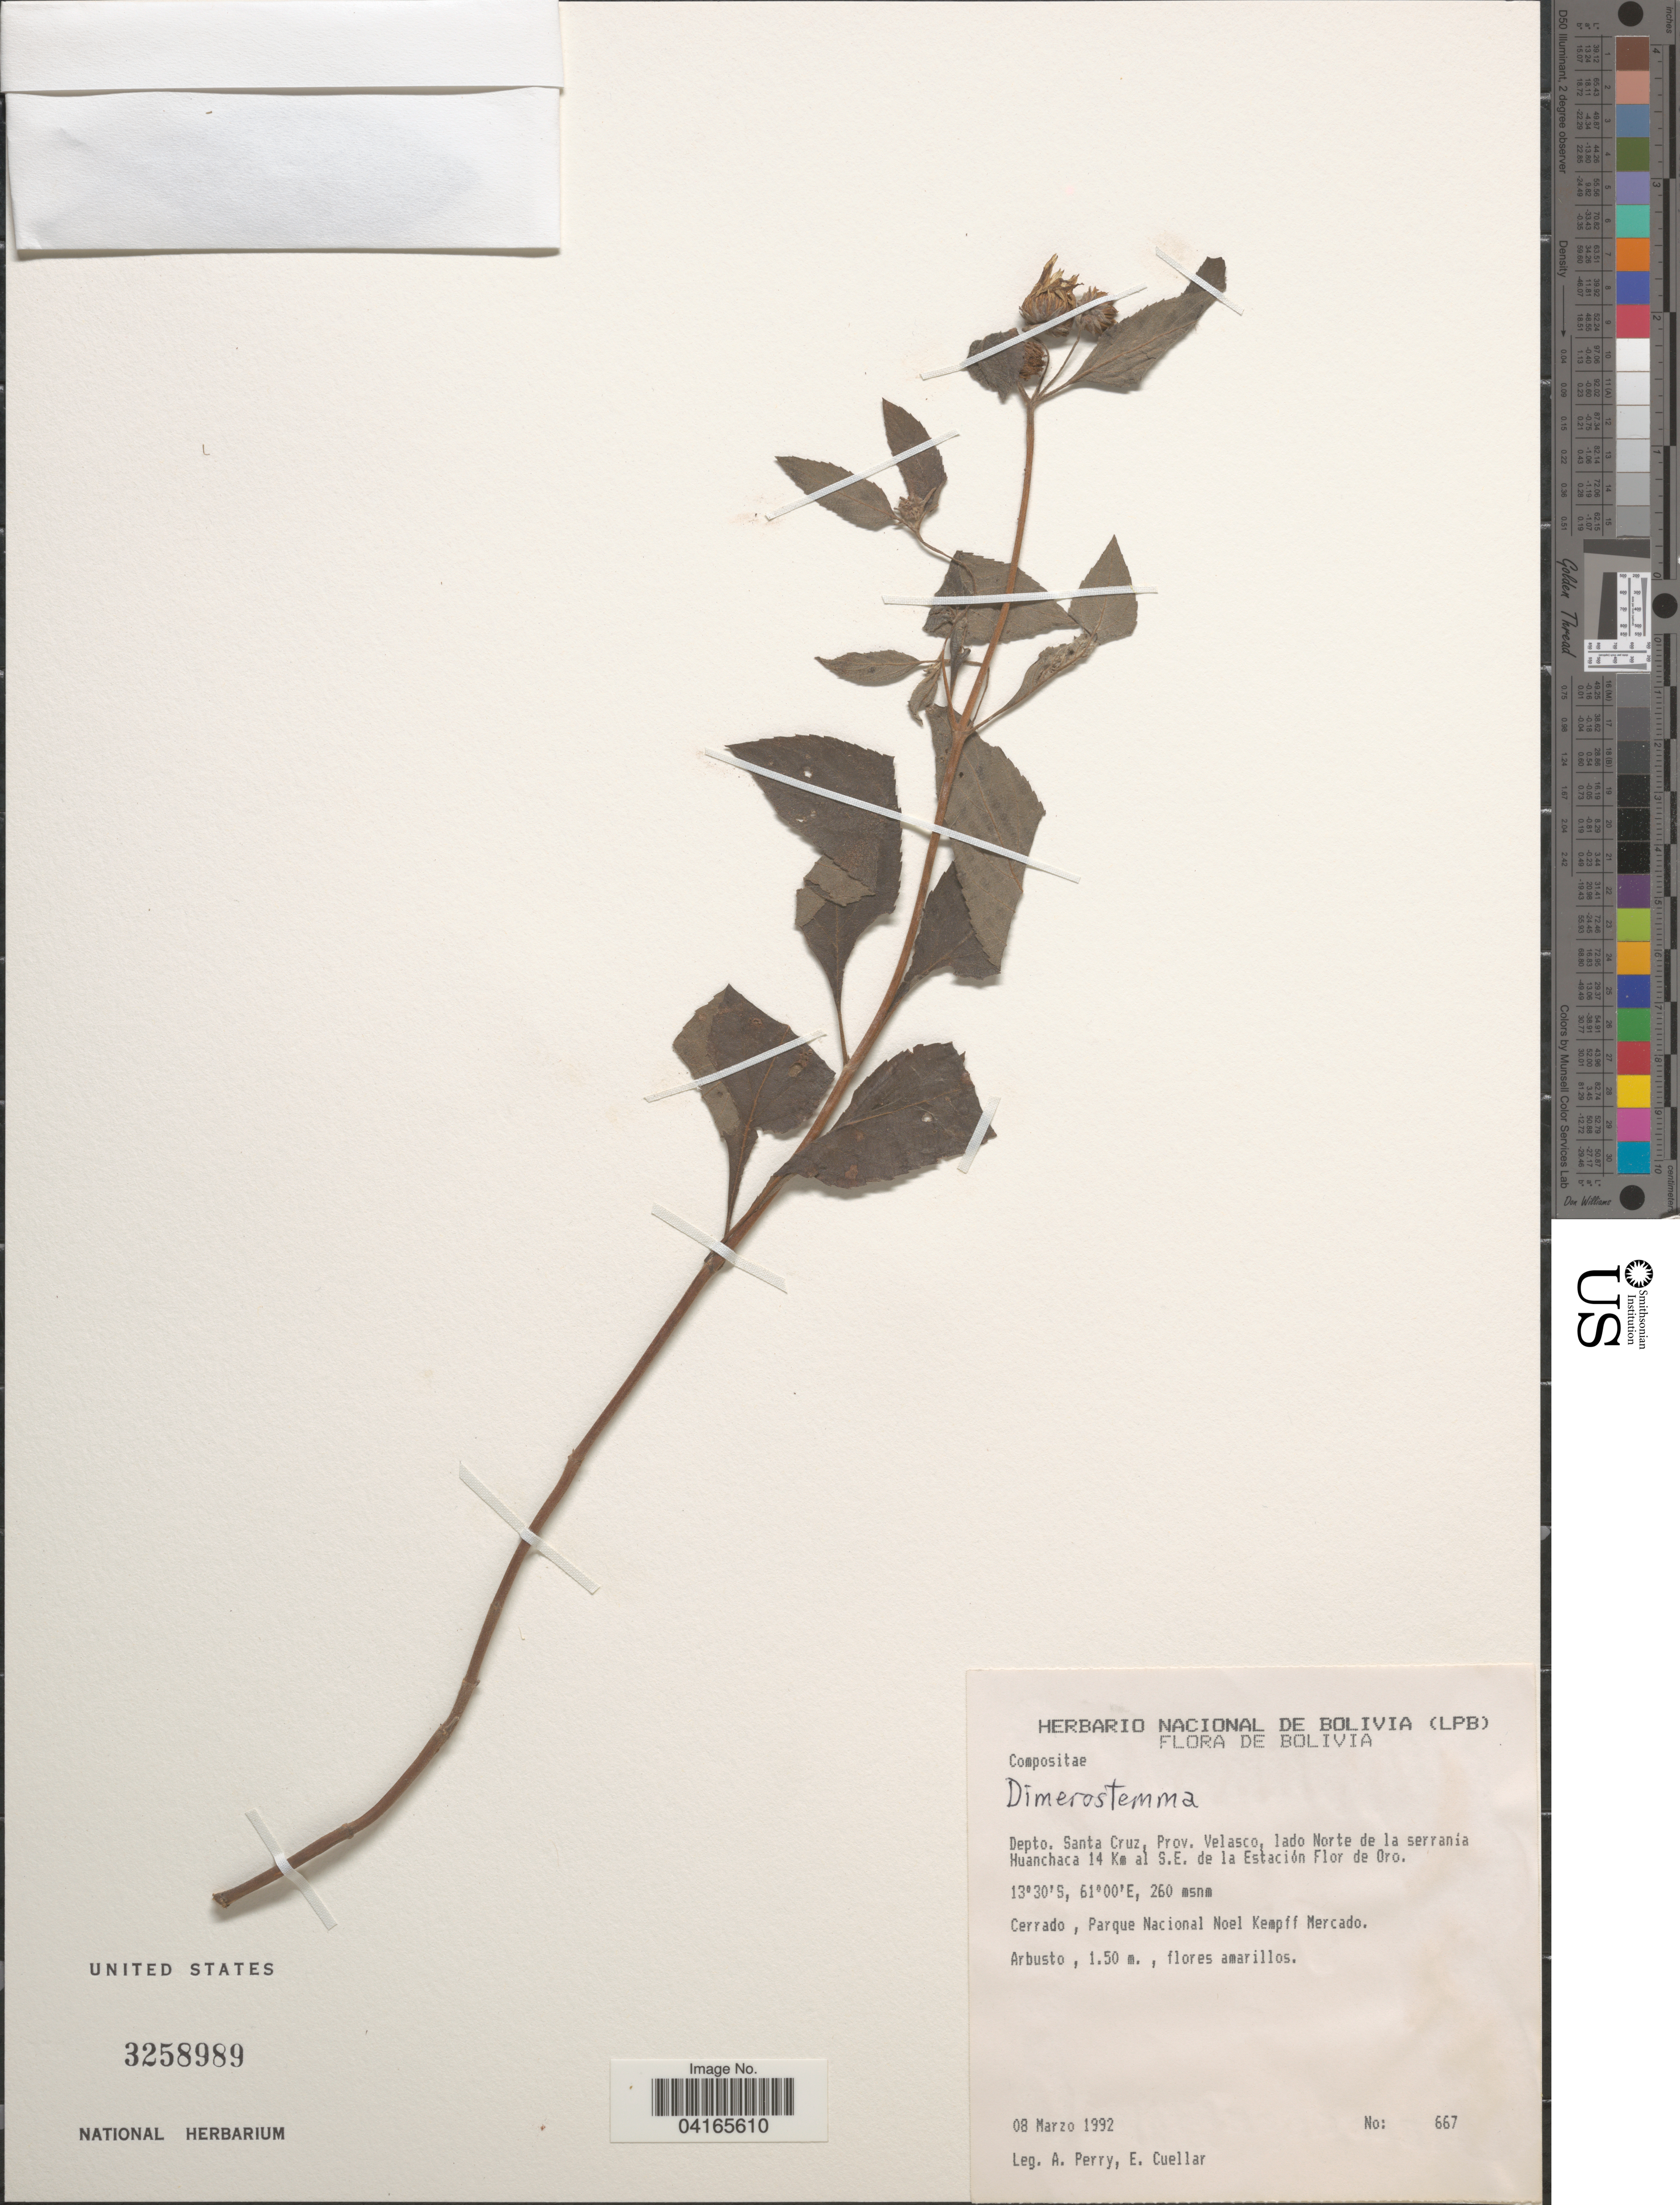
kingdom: Plantae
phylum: Tracheophyta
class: Magnoliopsida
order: Asterales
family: Asteraceae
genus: Dimerostemma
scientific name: Dimerostemma sp.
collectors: A. Perry & E. Cuellar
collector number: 667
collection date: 1992-03-08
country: Bolivia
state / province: Santa Cruz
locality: Depto. Santa Cruz, Prov. Velasco, lado Norte de la serranía Huanchaca 14 Km al S.E. de la Estación de Flor de Oro. Cerrado, Parque Nacional Noel Kempff Mercado.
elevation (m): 260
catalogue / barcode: US 3258989